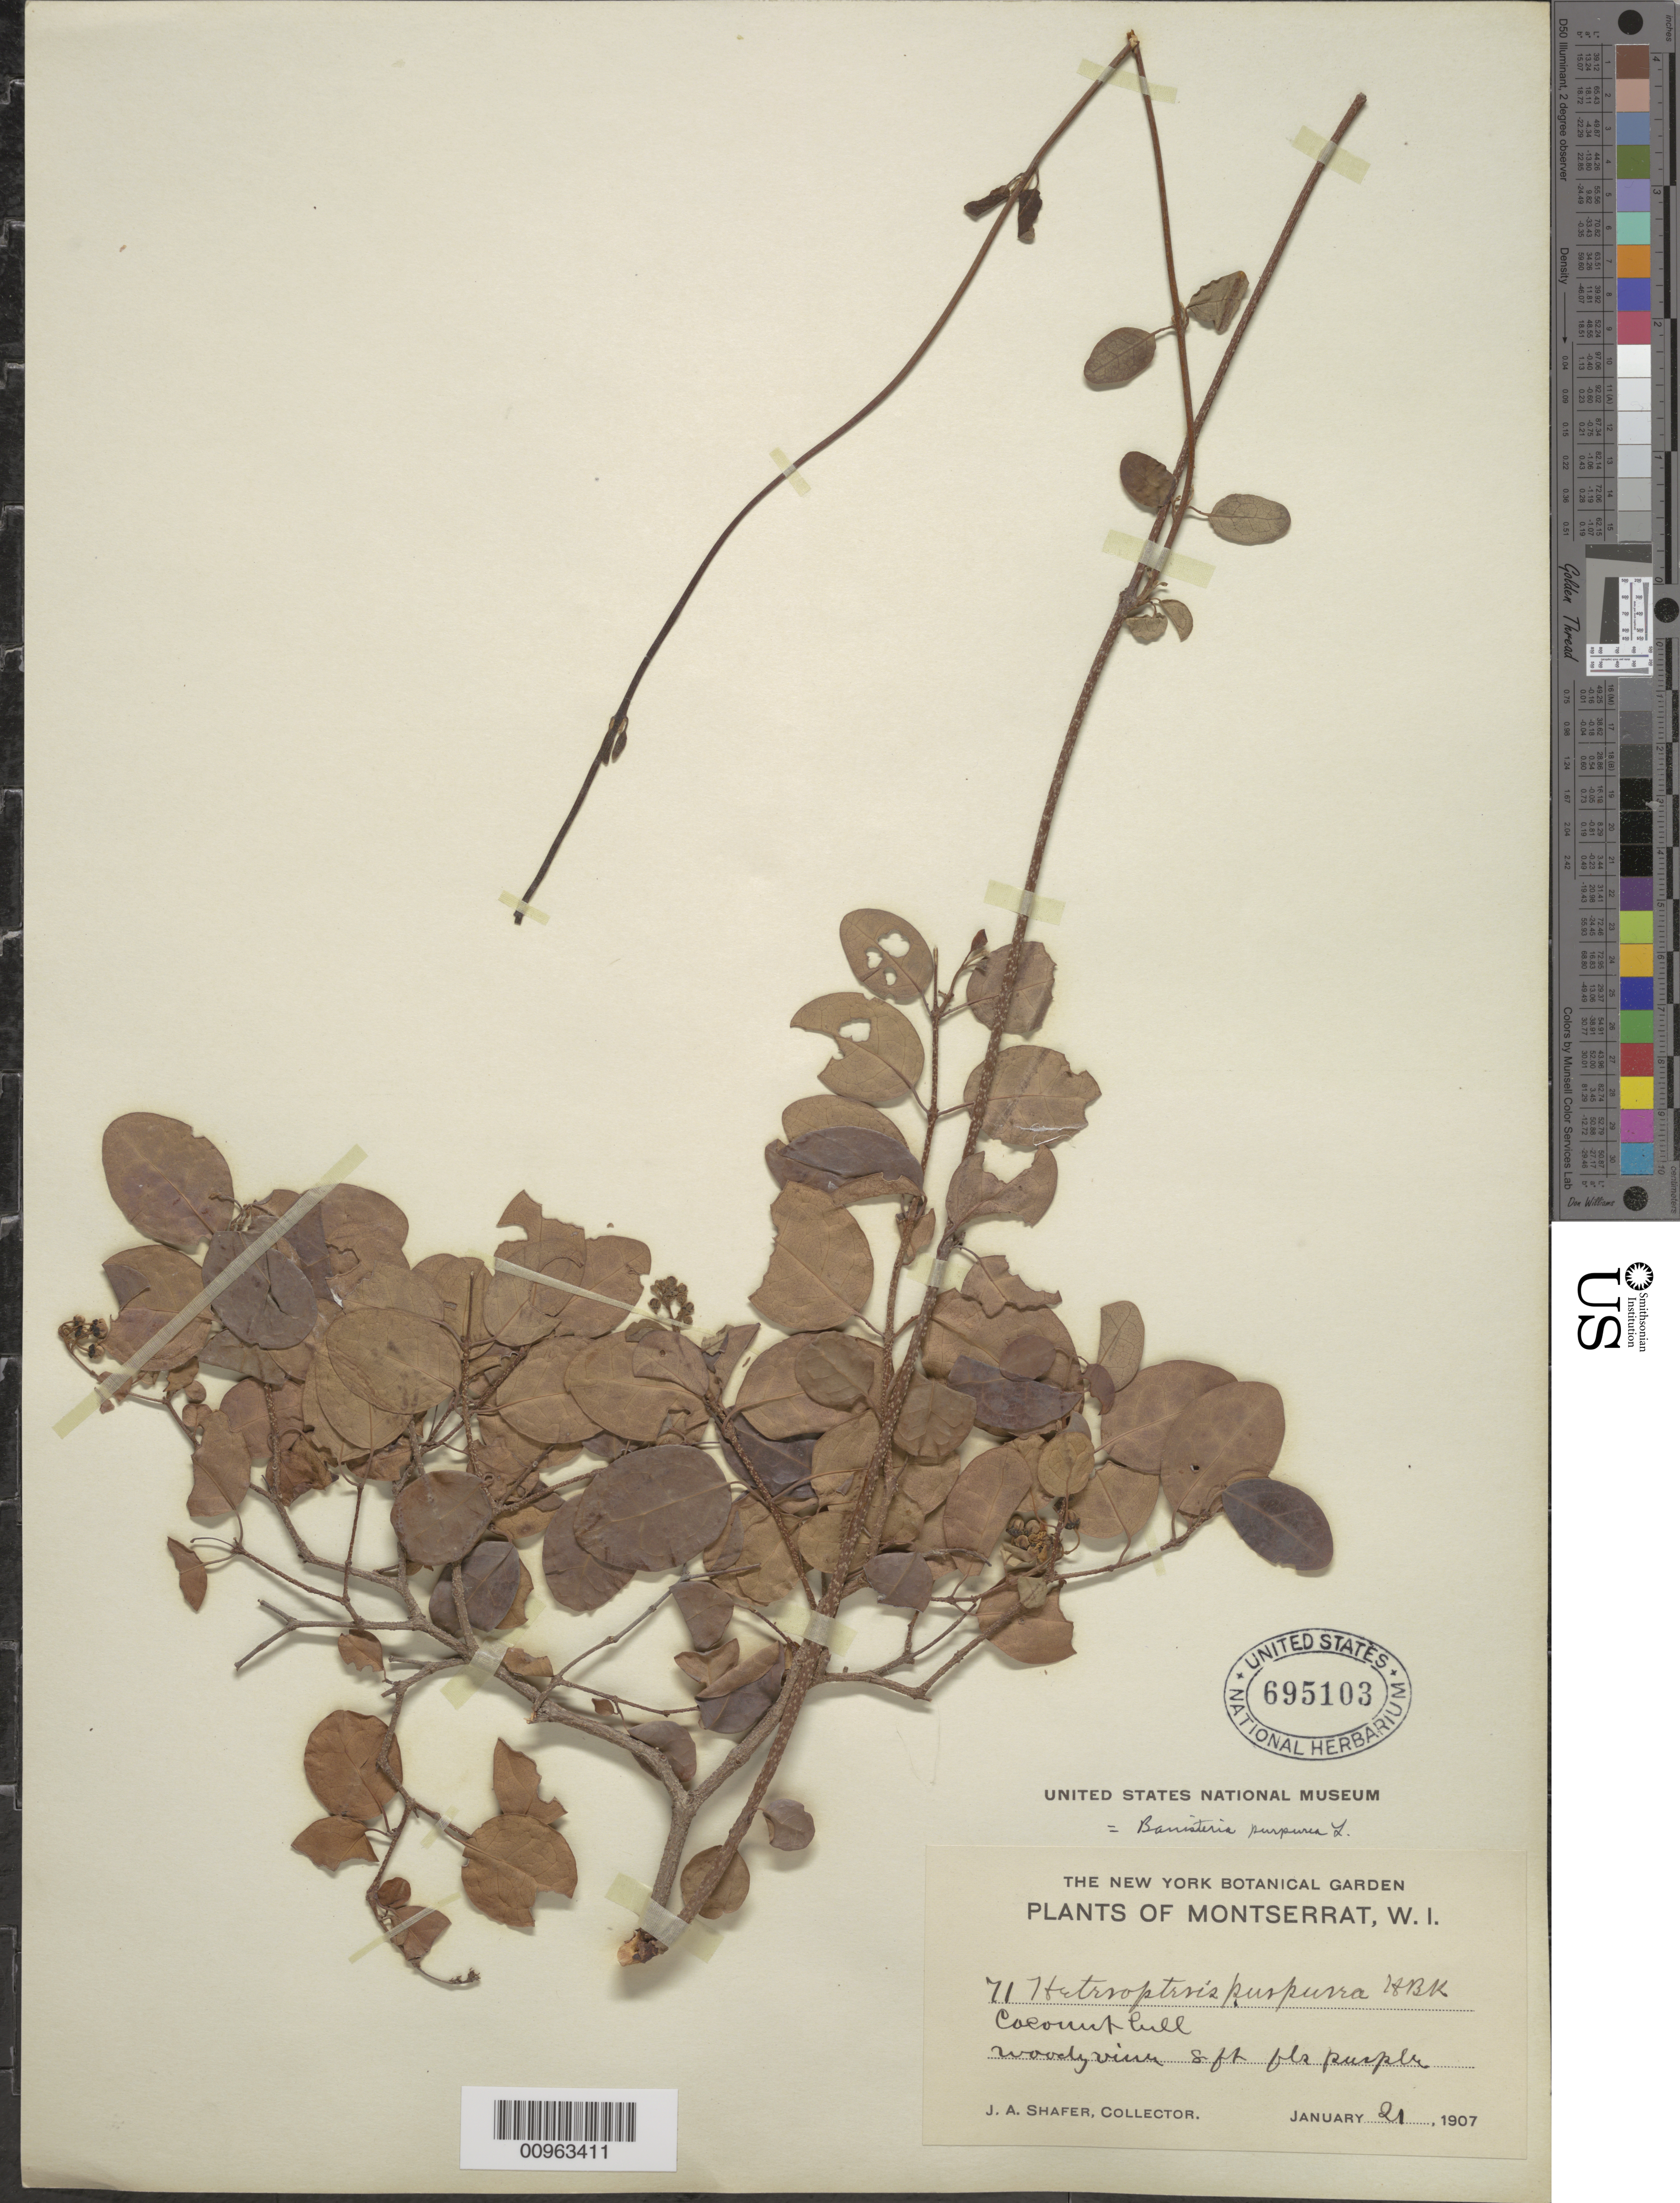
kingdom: Plantae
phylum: Tracheophyta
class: Magnoliopsida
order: Malpighiales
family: Malpighiaceae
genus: Heteropterys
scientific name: Heteropterys purpurea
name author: (L.) Kunth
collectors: J. A. Shafer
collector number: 71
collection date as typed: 21 Jan 1907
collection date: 1907-01-21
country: Montserrat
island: Montserrat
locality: Coconut Hill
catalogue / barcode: US 695103